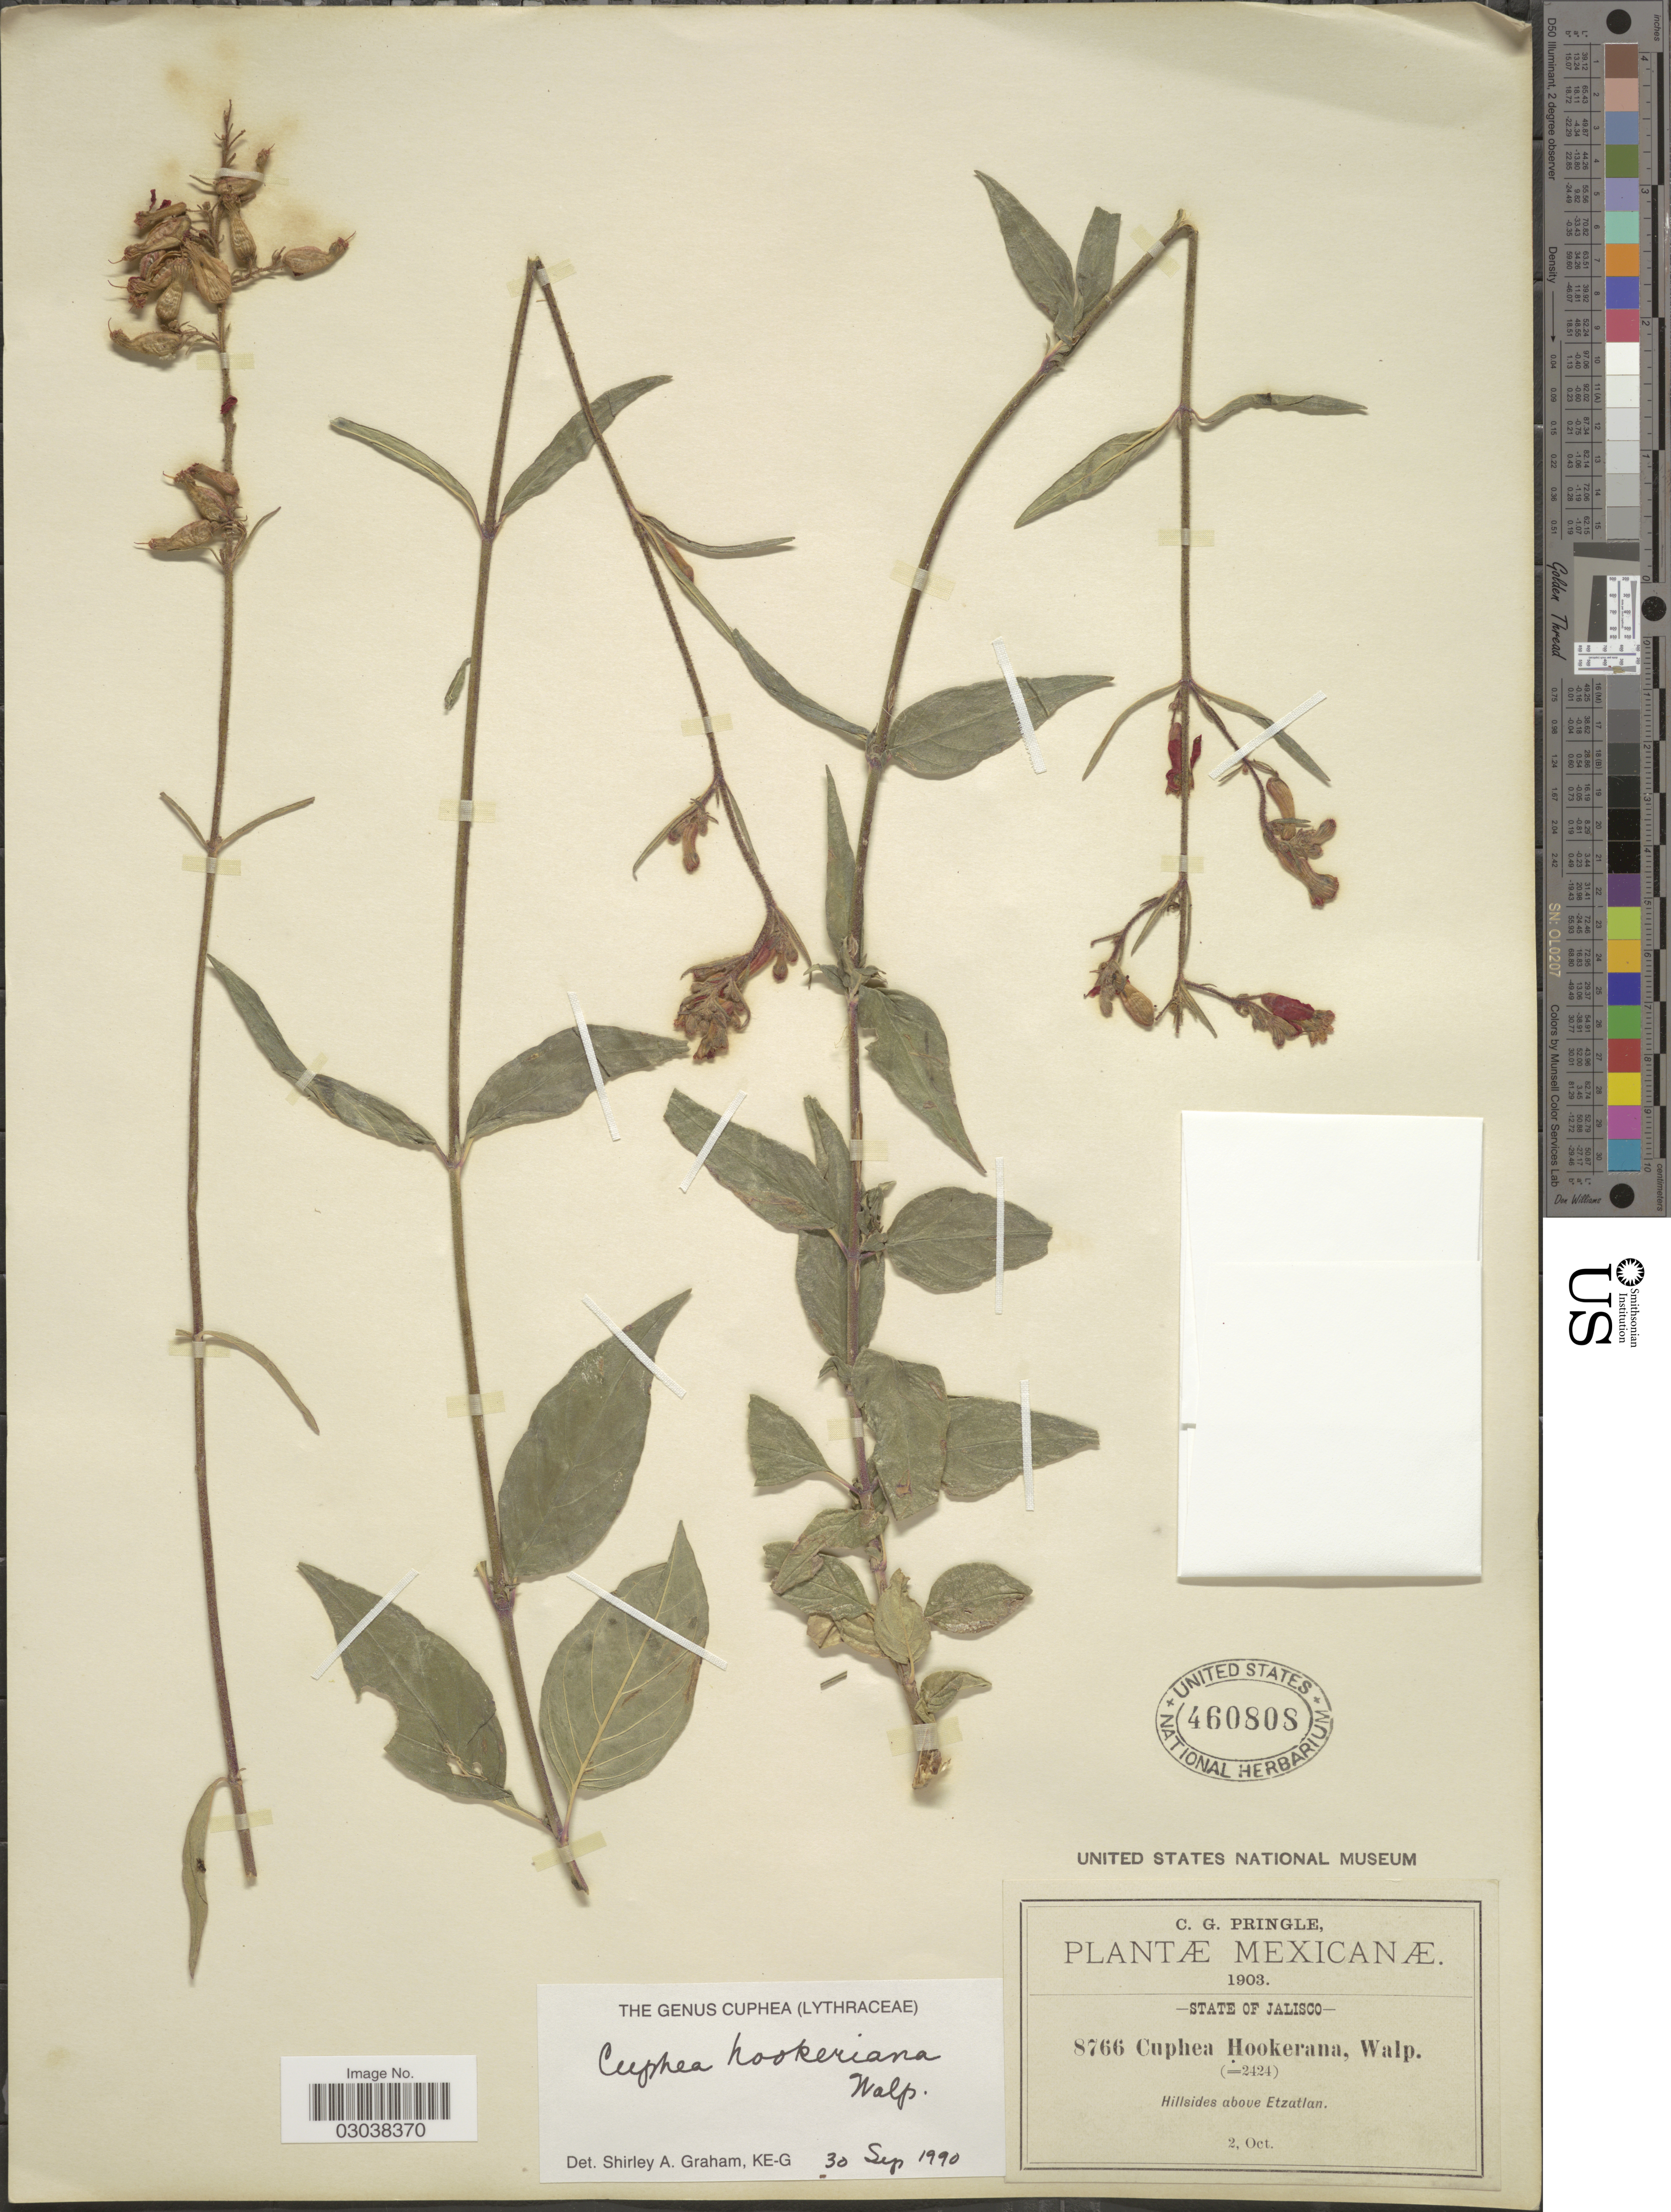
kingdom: Plantae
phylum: Tracheophyta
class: Magnoliopsida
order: Myrtales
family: Lythraceae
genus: Cuphea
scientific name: Cuphea hookeriana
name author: Walp.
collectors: C. G. Pringle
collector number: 8766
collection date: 1903-10-02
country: Mexico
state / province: Jalisco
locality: Hillsides above Etzatlan.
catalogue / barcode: US 460808